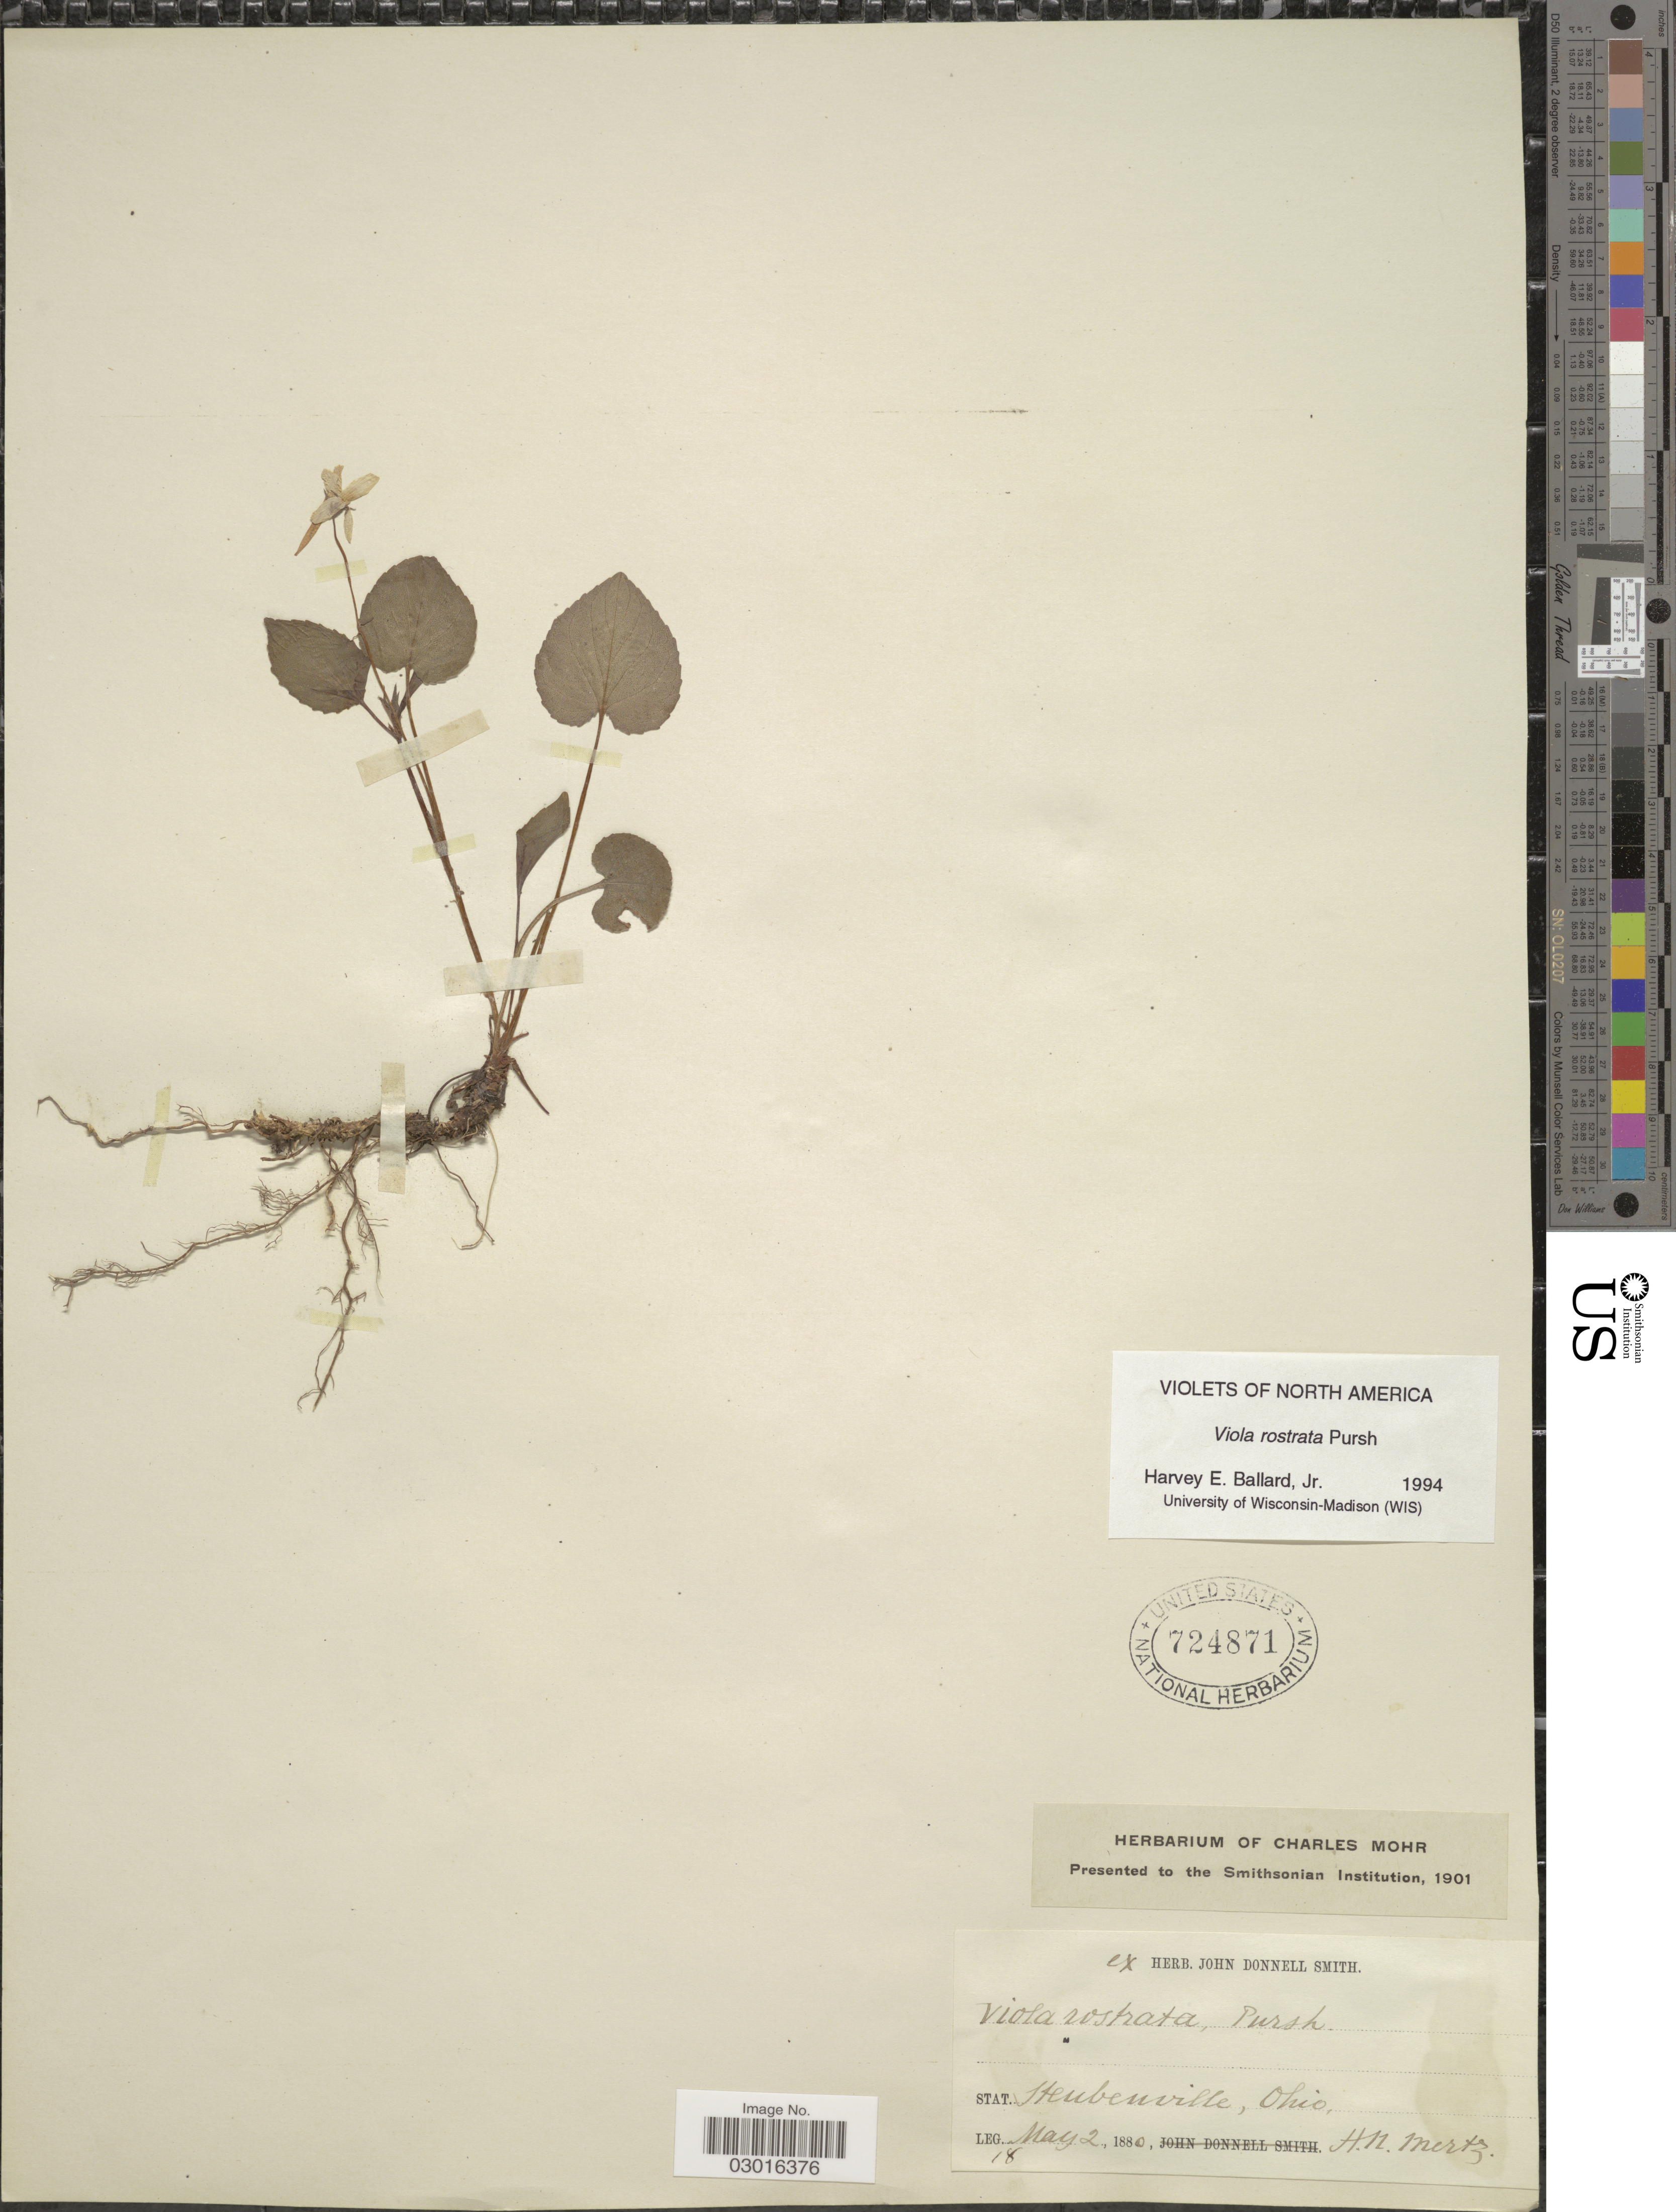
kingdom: Plantae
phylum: Tracheophyta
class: Magnoliopsida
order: Malpighiales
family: Violaceae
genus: Viola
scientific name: Viola rostrata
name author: Pursh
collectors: H. Mertz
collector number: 18?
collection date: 1880-05-02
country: United States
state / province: Ohio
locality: Stat. Steubenville.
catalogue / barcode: US 724871